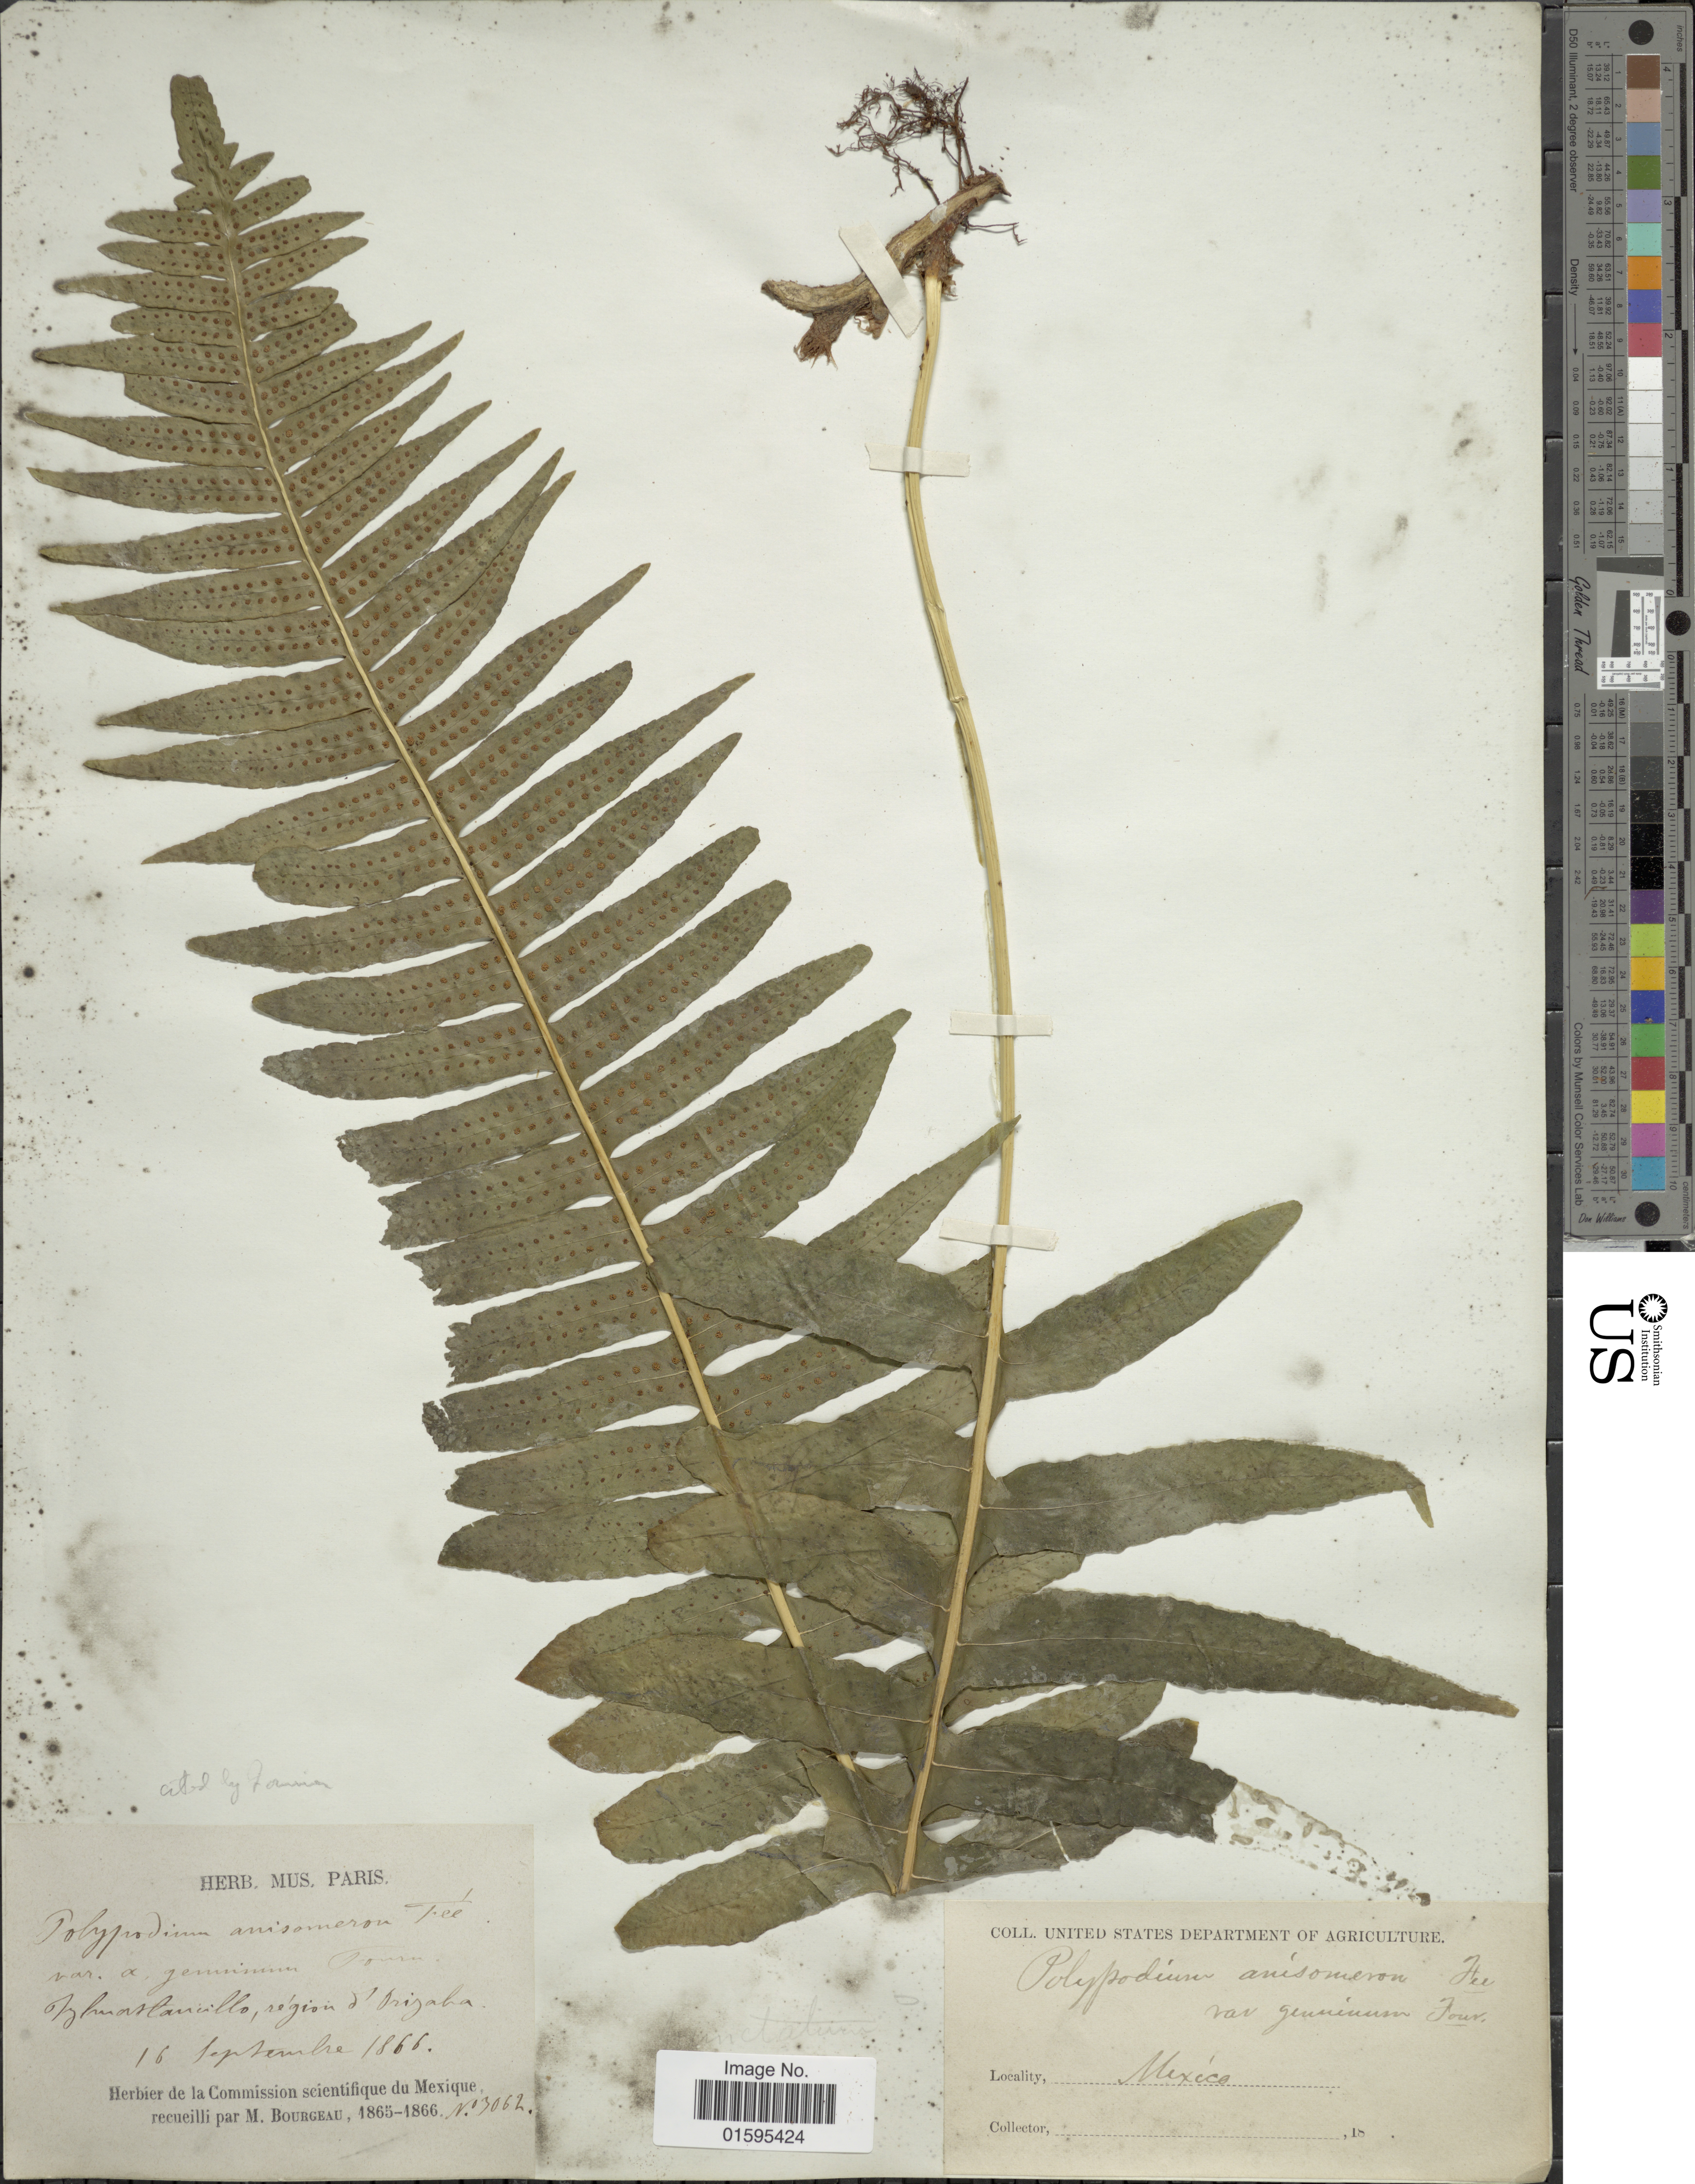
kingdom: Plantae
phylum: Tracheophyta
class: Polypodiopsida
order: Polypodiales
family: Polypodiaceae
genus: Polypodium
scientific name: Polypodium plesiosorum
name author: Kunze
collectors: M. Bourgeau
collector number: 3062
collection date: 1866-09-16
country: Mexico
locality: Huastancillo, region d' Orizaba